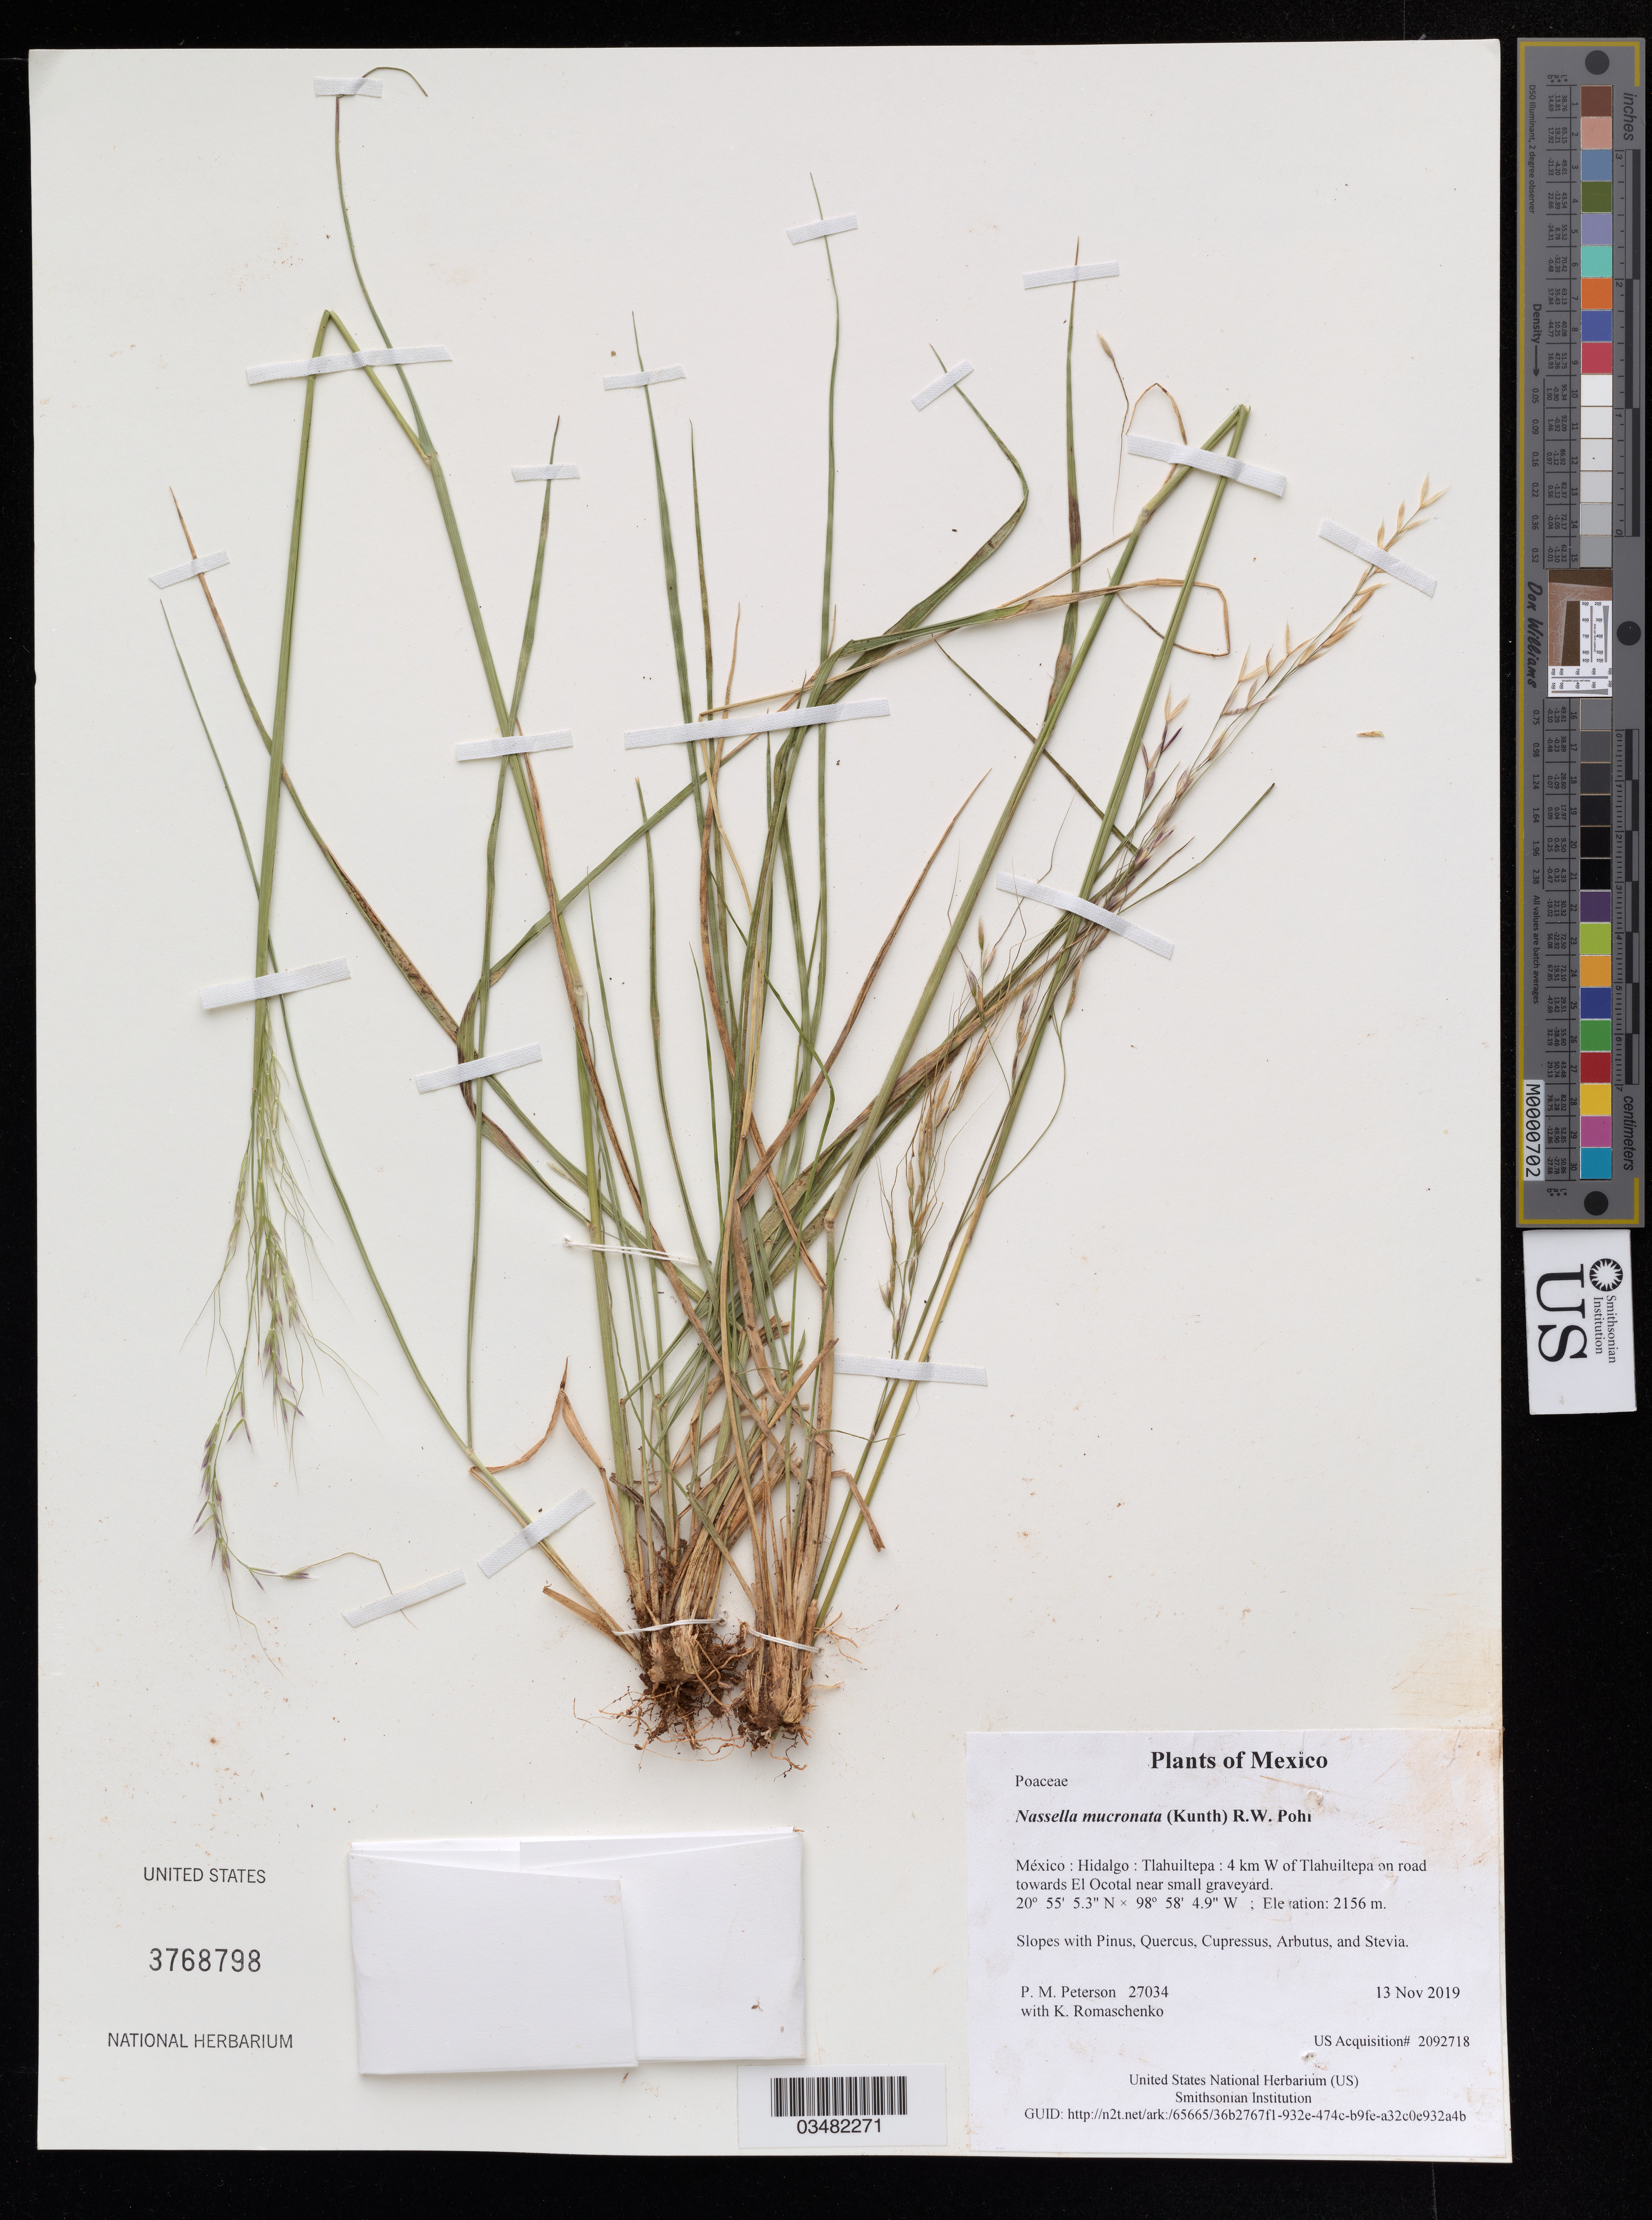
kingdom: Plantae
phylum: Tracheophyta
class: Liliopsida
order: Poales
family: Poaceae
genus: Nassella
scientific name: Nassella mucronata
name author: (Kunth) R.W. Pohl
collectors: P. M. Peterson & K. Romaschenko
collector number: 27034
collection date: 2019-11-13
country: México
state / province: Hidalgo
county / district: Tlahuiltepa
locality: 4 km W of Tlahuiltepa on road towards El Ocotal near small graveyard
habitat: Slopes with Pinus, Quercus, Cupressus, Arbutus, and Stevia.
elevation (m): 2156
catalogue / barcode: US 3768798